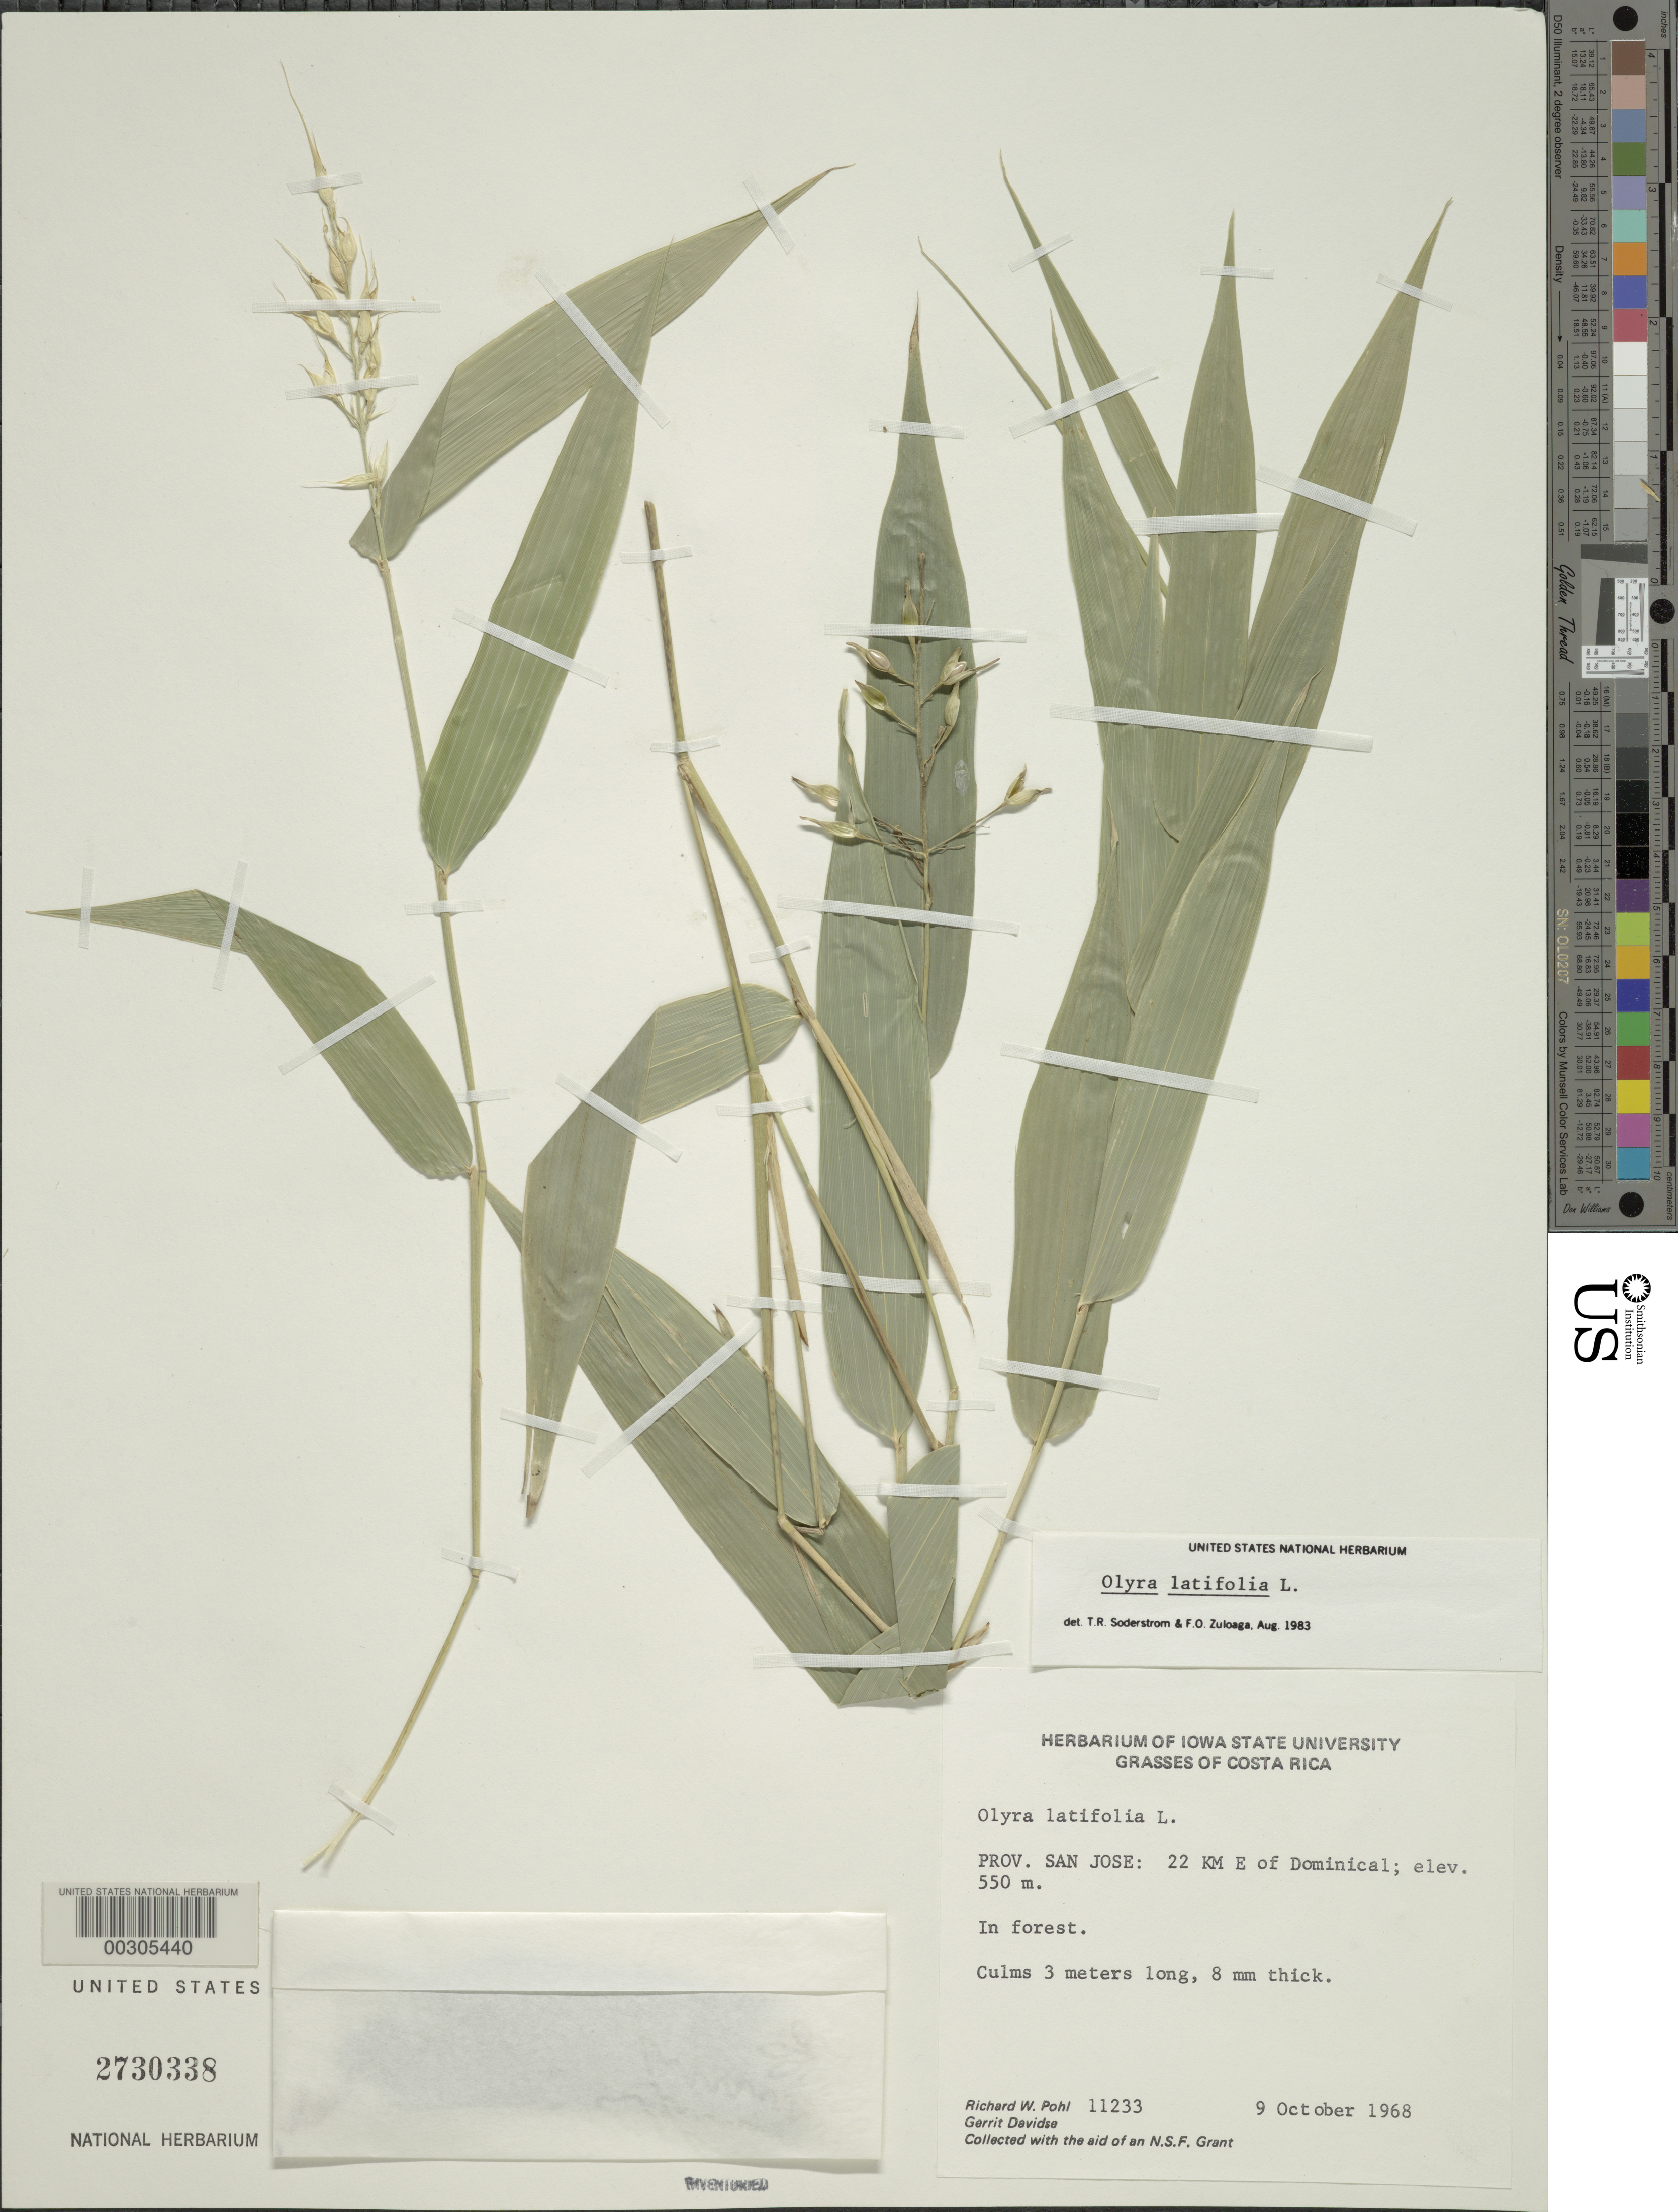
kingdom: Plantae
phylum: Tracheophyta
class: Liliopsida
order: Poales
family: Poaceae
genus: Olyra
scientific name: Olyra latifolia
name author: L.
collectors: R. W. Pohl & G. Davidse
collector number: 11233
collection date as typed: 09 Oct 1968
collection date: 1968-10-09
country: Costa Rica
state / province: San José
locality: Dominical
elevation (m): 550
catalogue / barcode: US 2730338